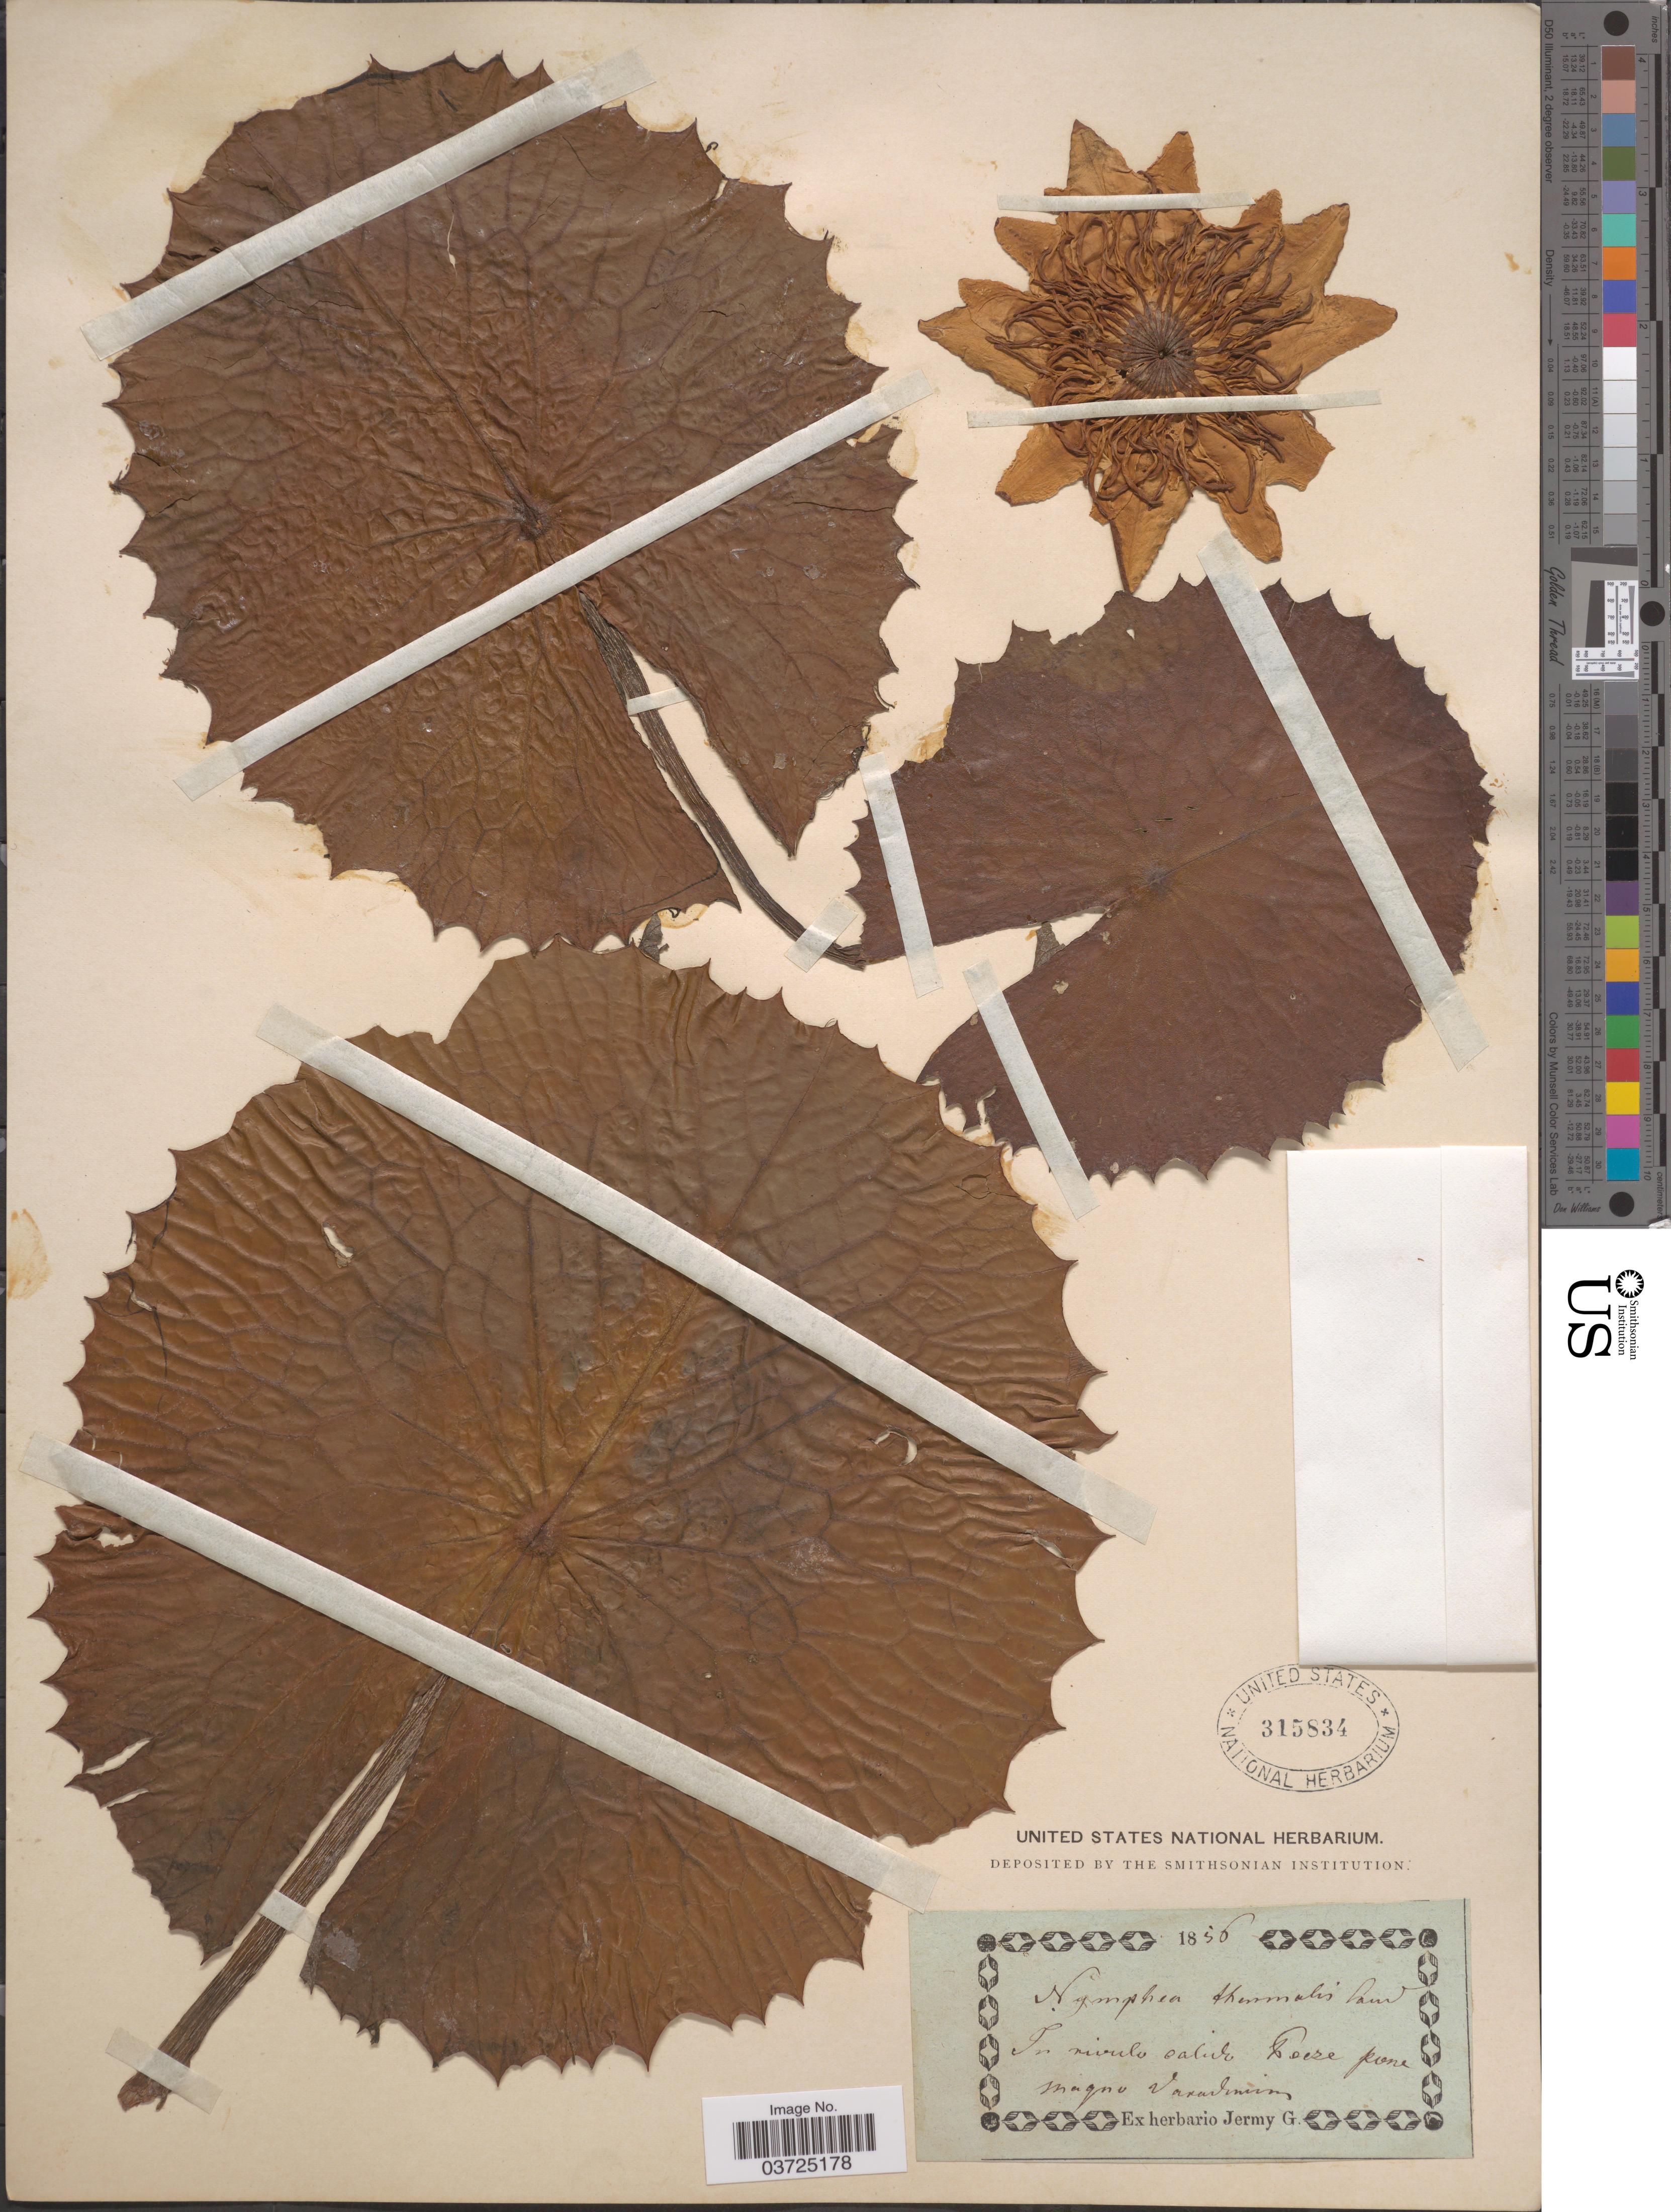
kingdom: Plantae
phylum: Tracheophyta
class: Magnoliopsida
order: Nymphaeales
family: Nymphaeaceae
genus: Nymphaea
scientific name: Nymphaea sp.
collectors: ex herb. G. Jermy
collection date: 1856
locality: In rivulo salido Goeze pone maqnu ad aradinum. [interpreted]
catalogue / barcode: US 315834